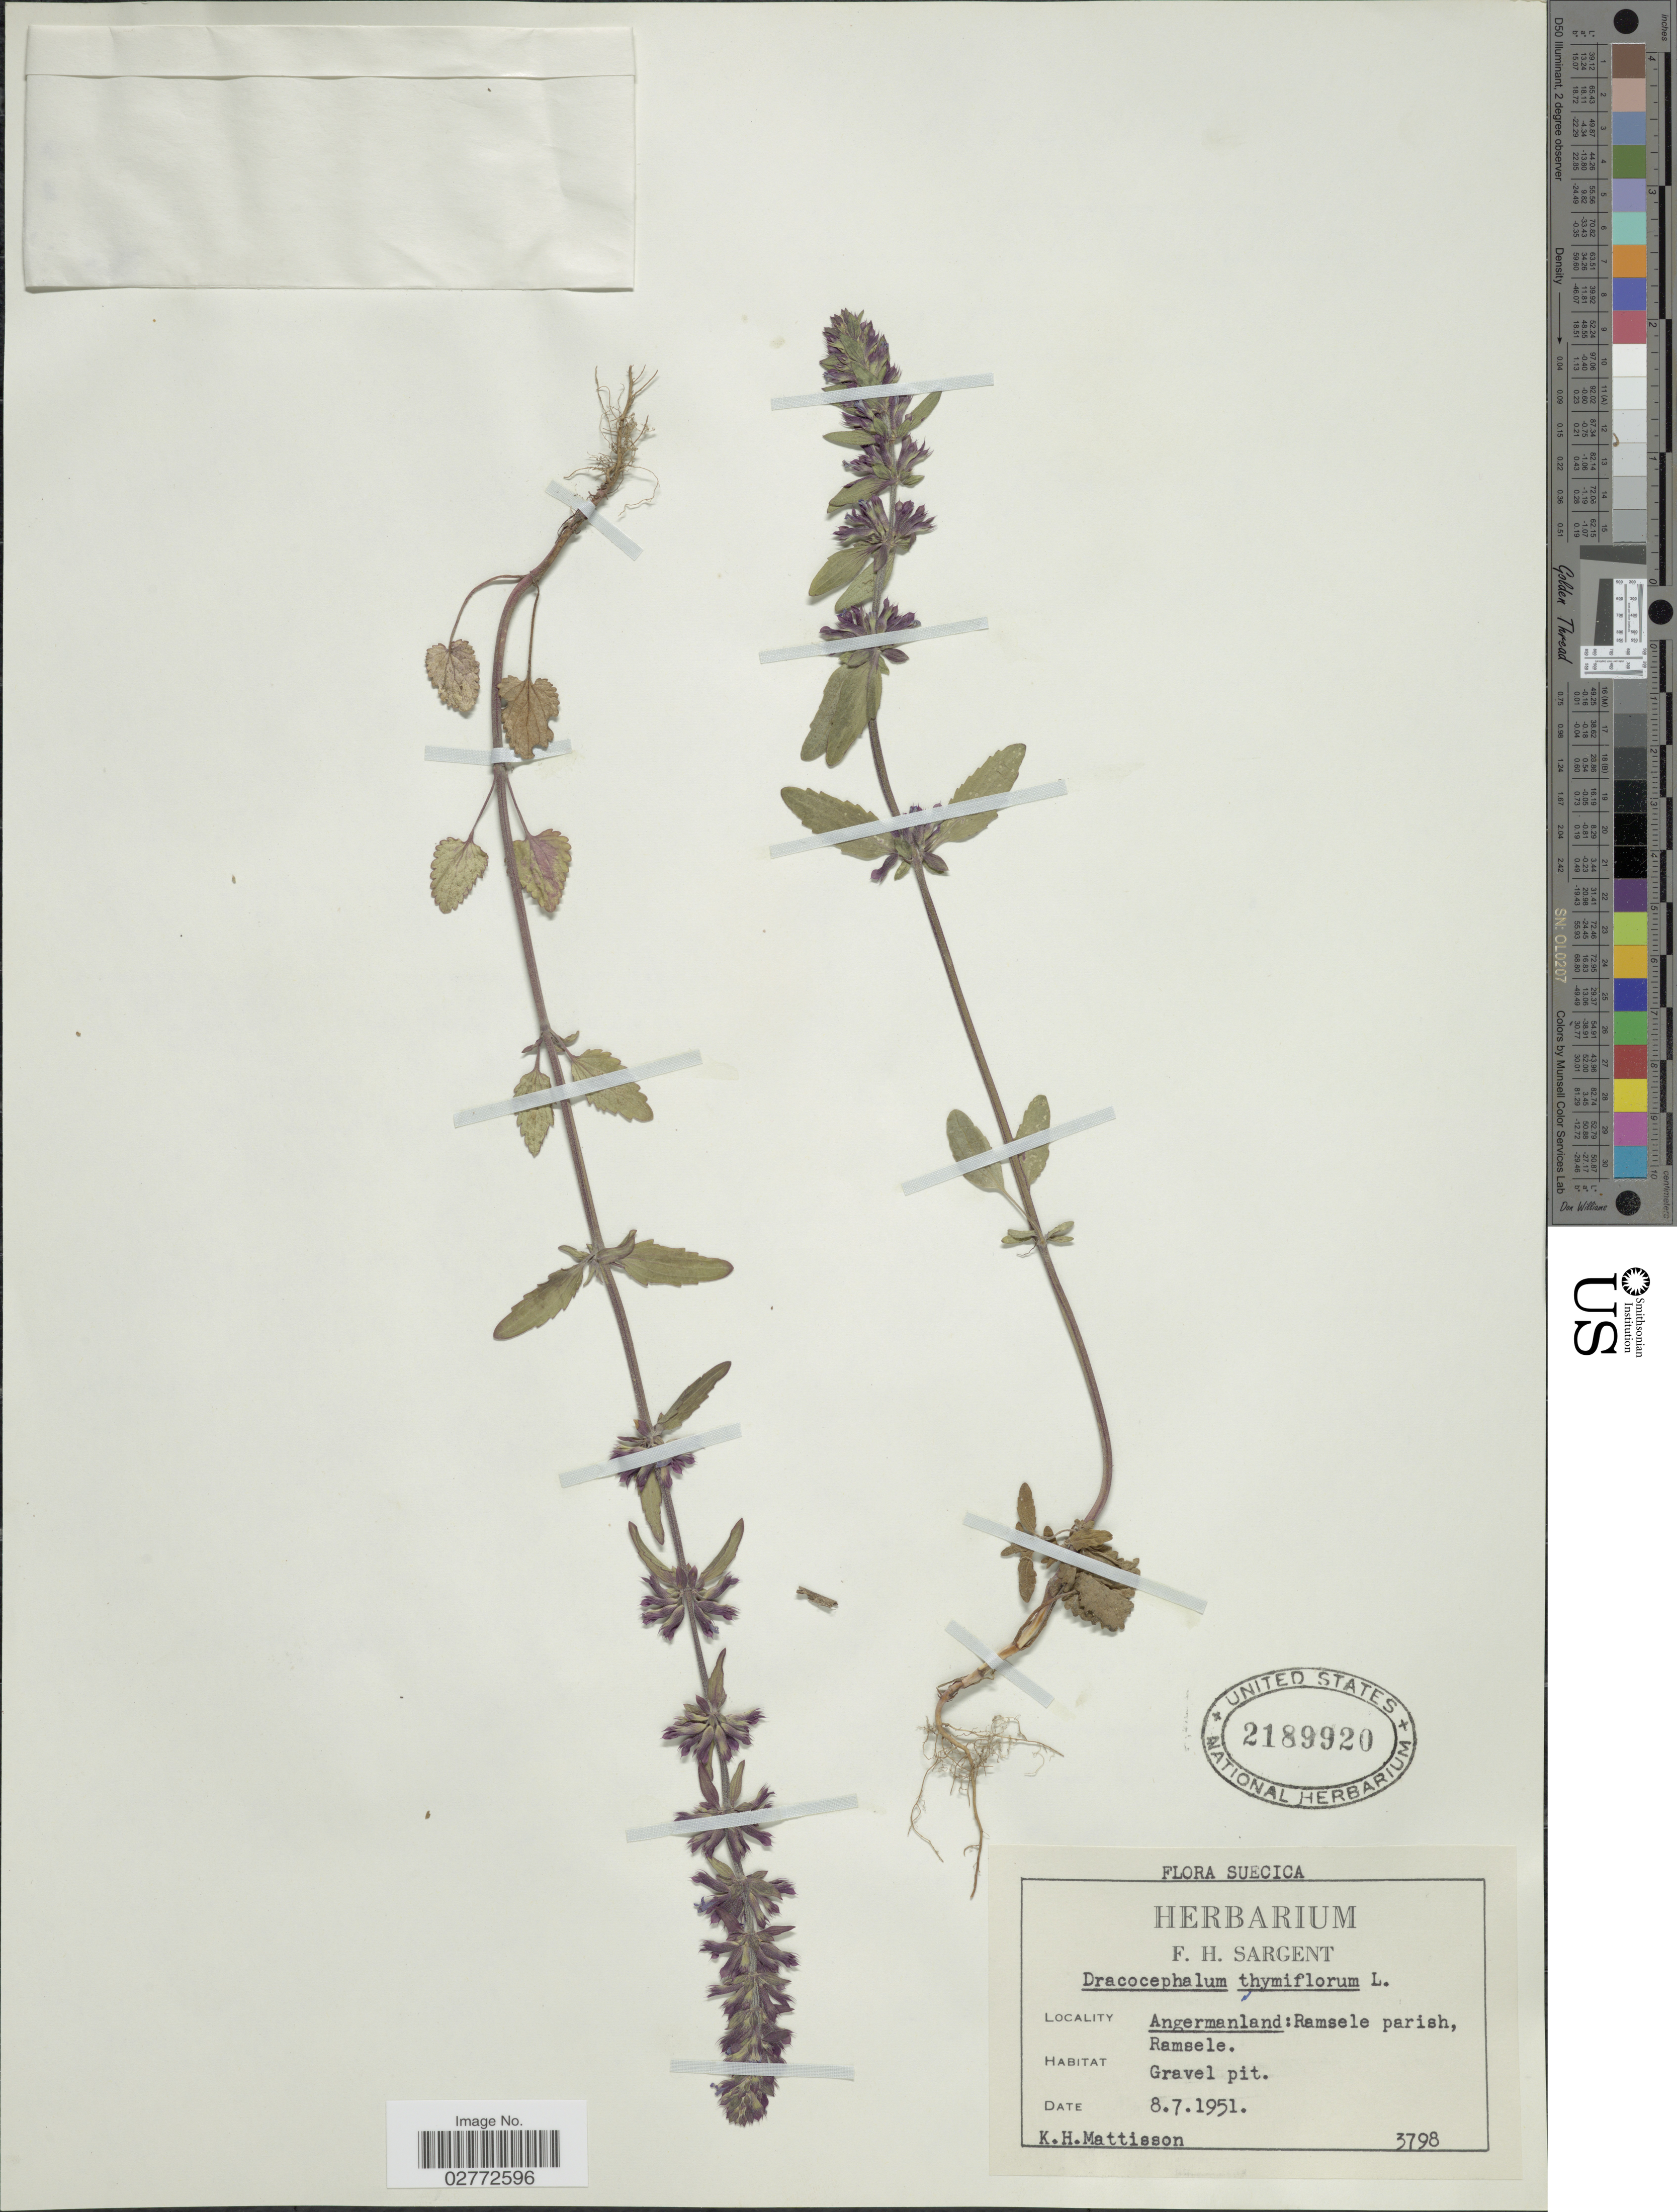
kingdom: Plantae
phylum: Tracheophyta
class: Magnoliopsida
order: Lamiales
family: Lamiaceae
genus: Dracocephalum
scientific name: Dracocephalum thymiflorum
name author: L.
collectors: K. Mattisson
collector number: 3798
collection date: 1951-07-08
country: Sweden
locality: Suecica. Angermanland: Ramsele parish, Ramsele.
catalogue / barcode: US 2189920